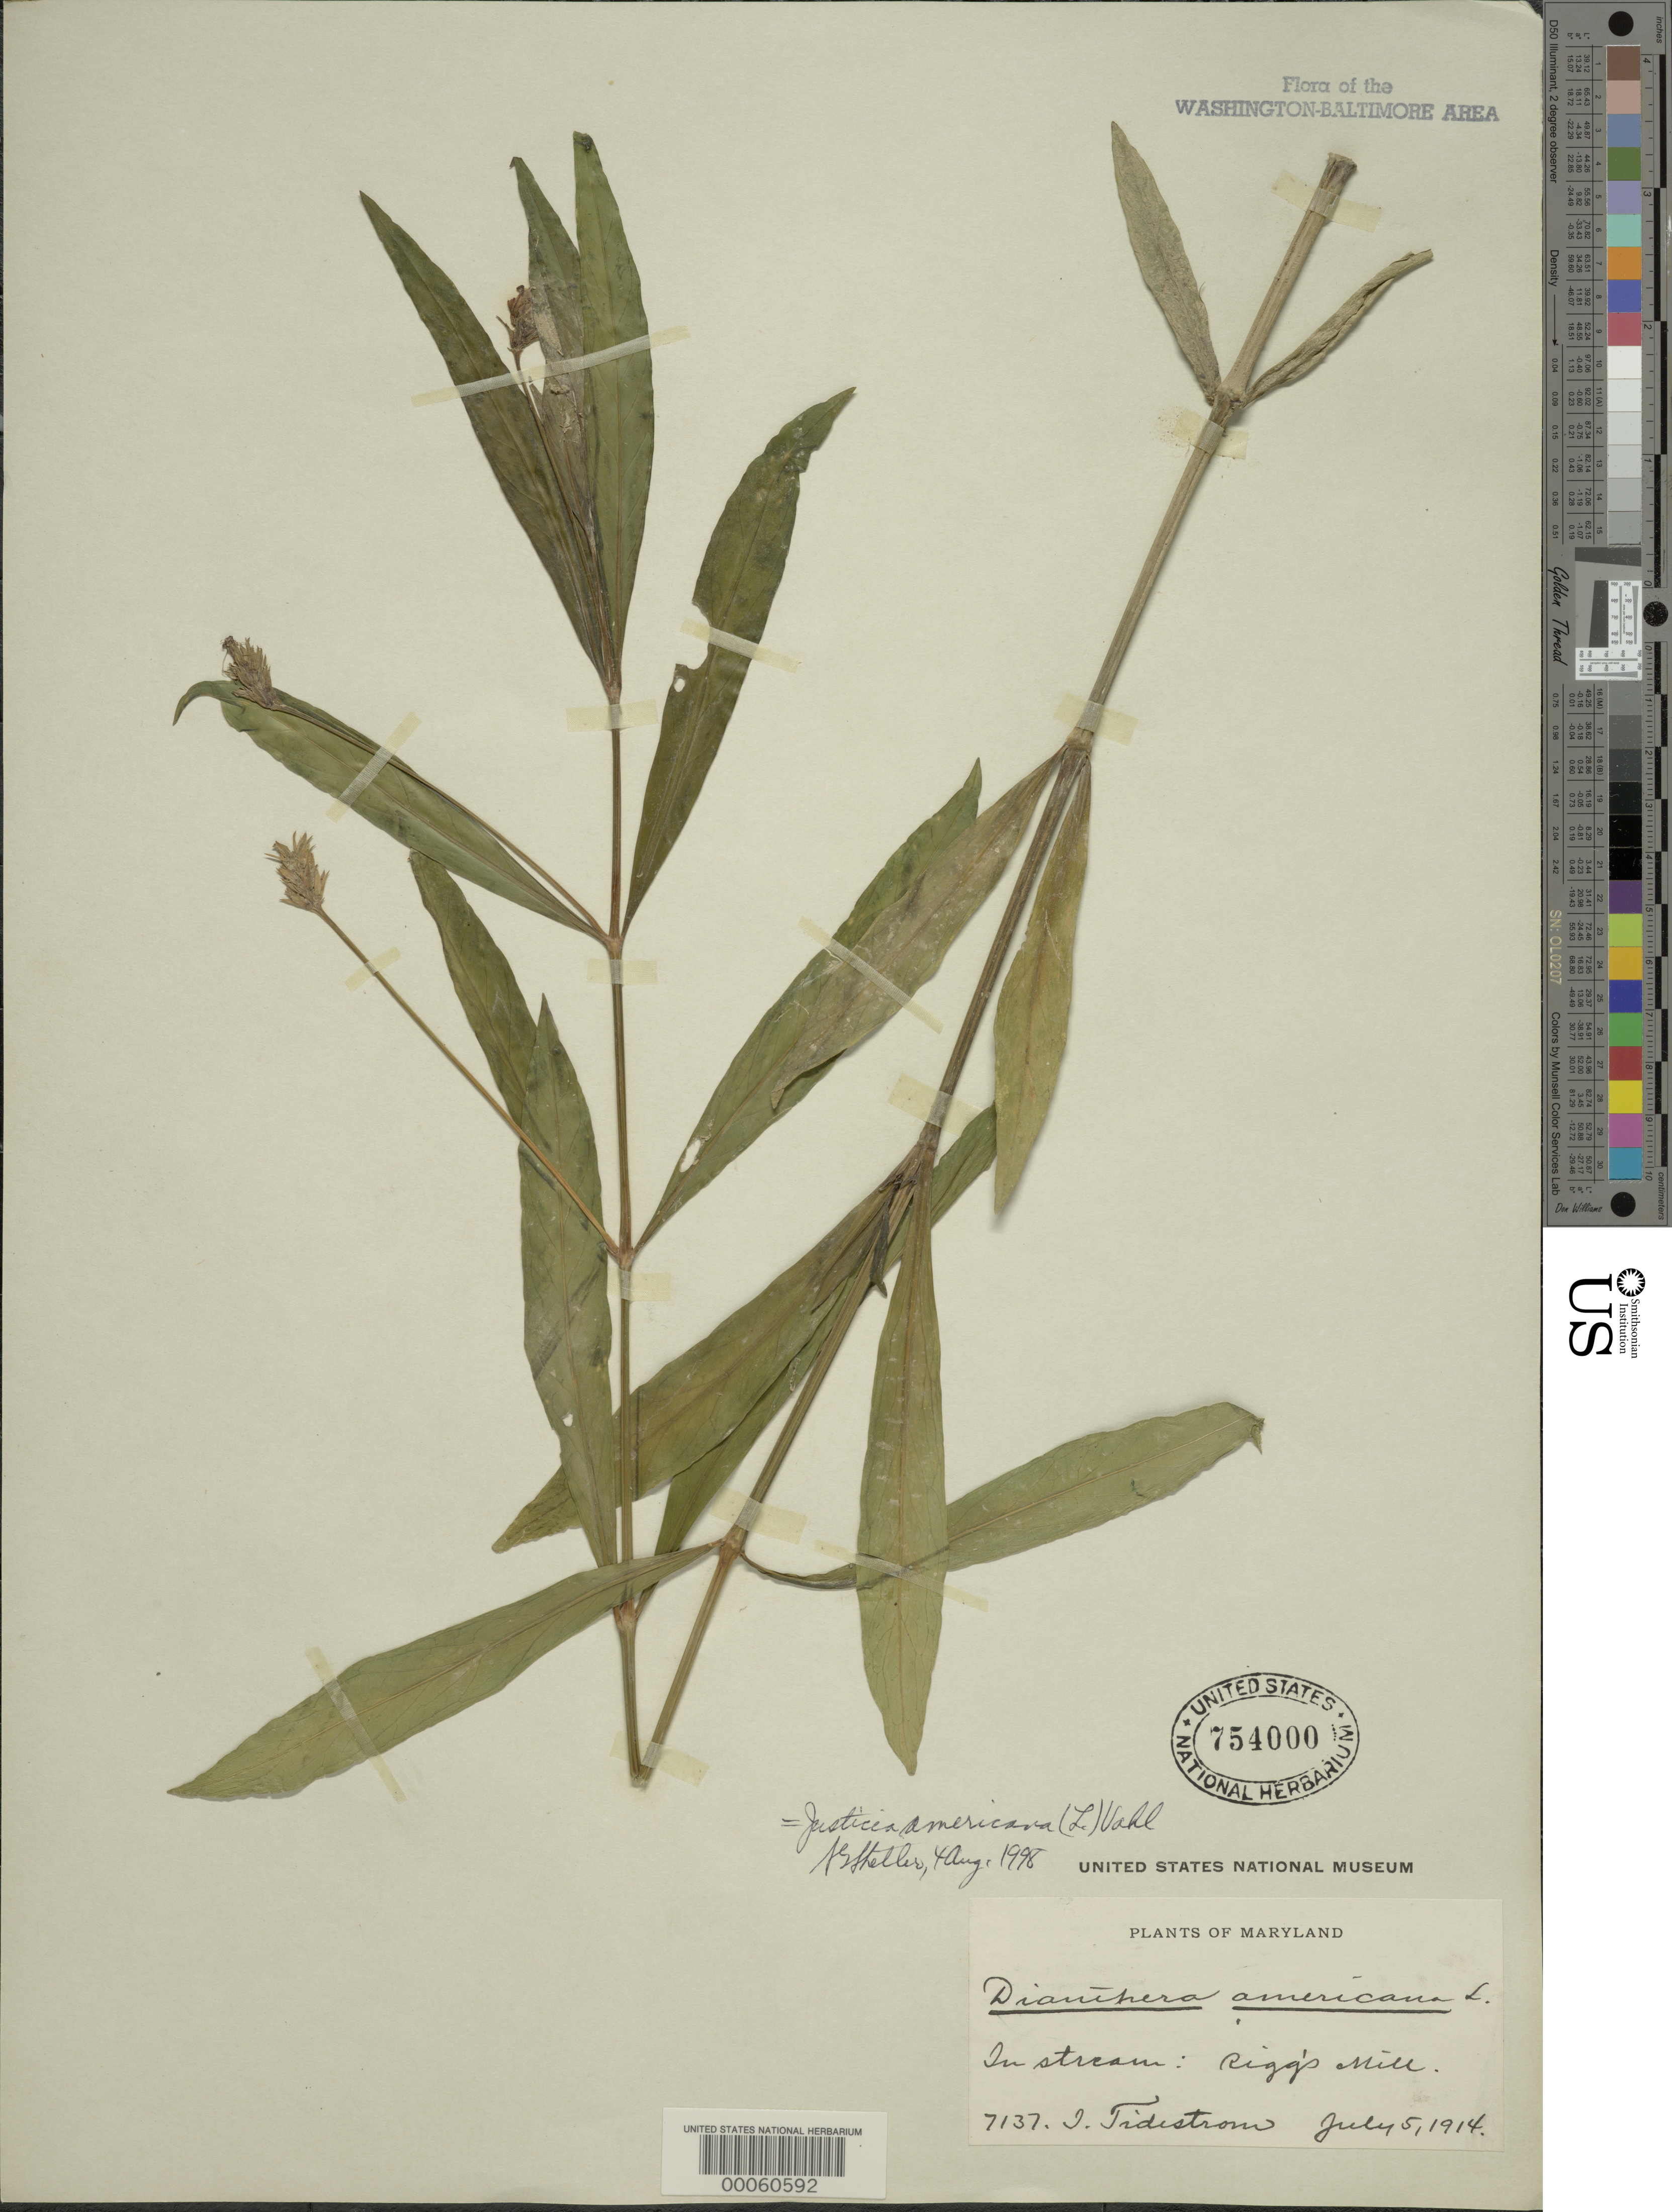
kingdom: Plantae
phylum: Tracheophyta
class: Magnoliopsida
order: Lamiales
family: Acanthaceae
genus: Justicia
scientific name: Justicia americana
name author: (L.) Vahl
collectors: I. F. Tidestrom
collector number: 7137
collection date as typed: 05 Jul 1914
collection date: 1914-07-05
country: United States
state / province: Maryland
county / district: Prince George's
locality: Riggs Mill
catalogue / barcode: US 754000